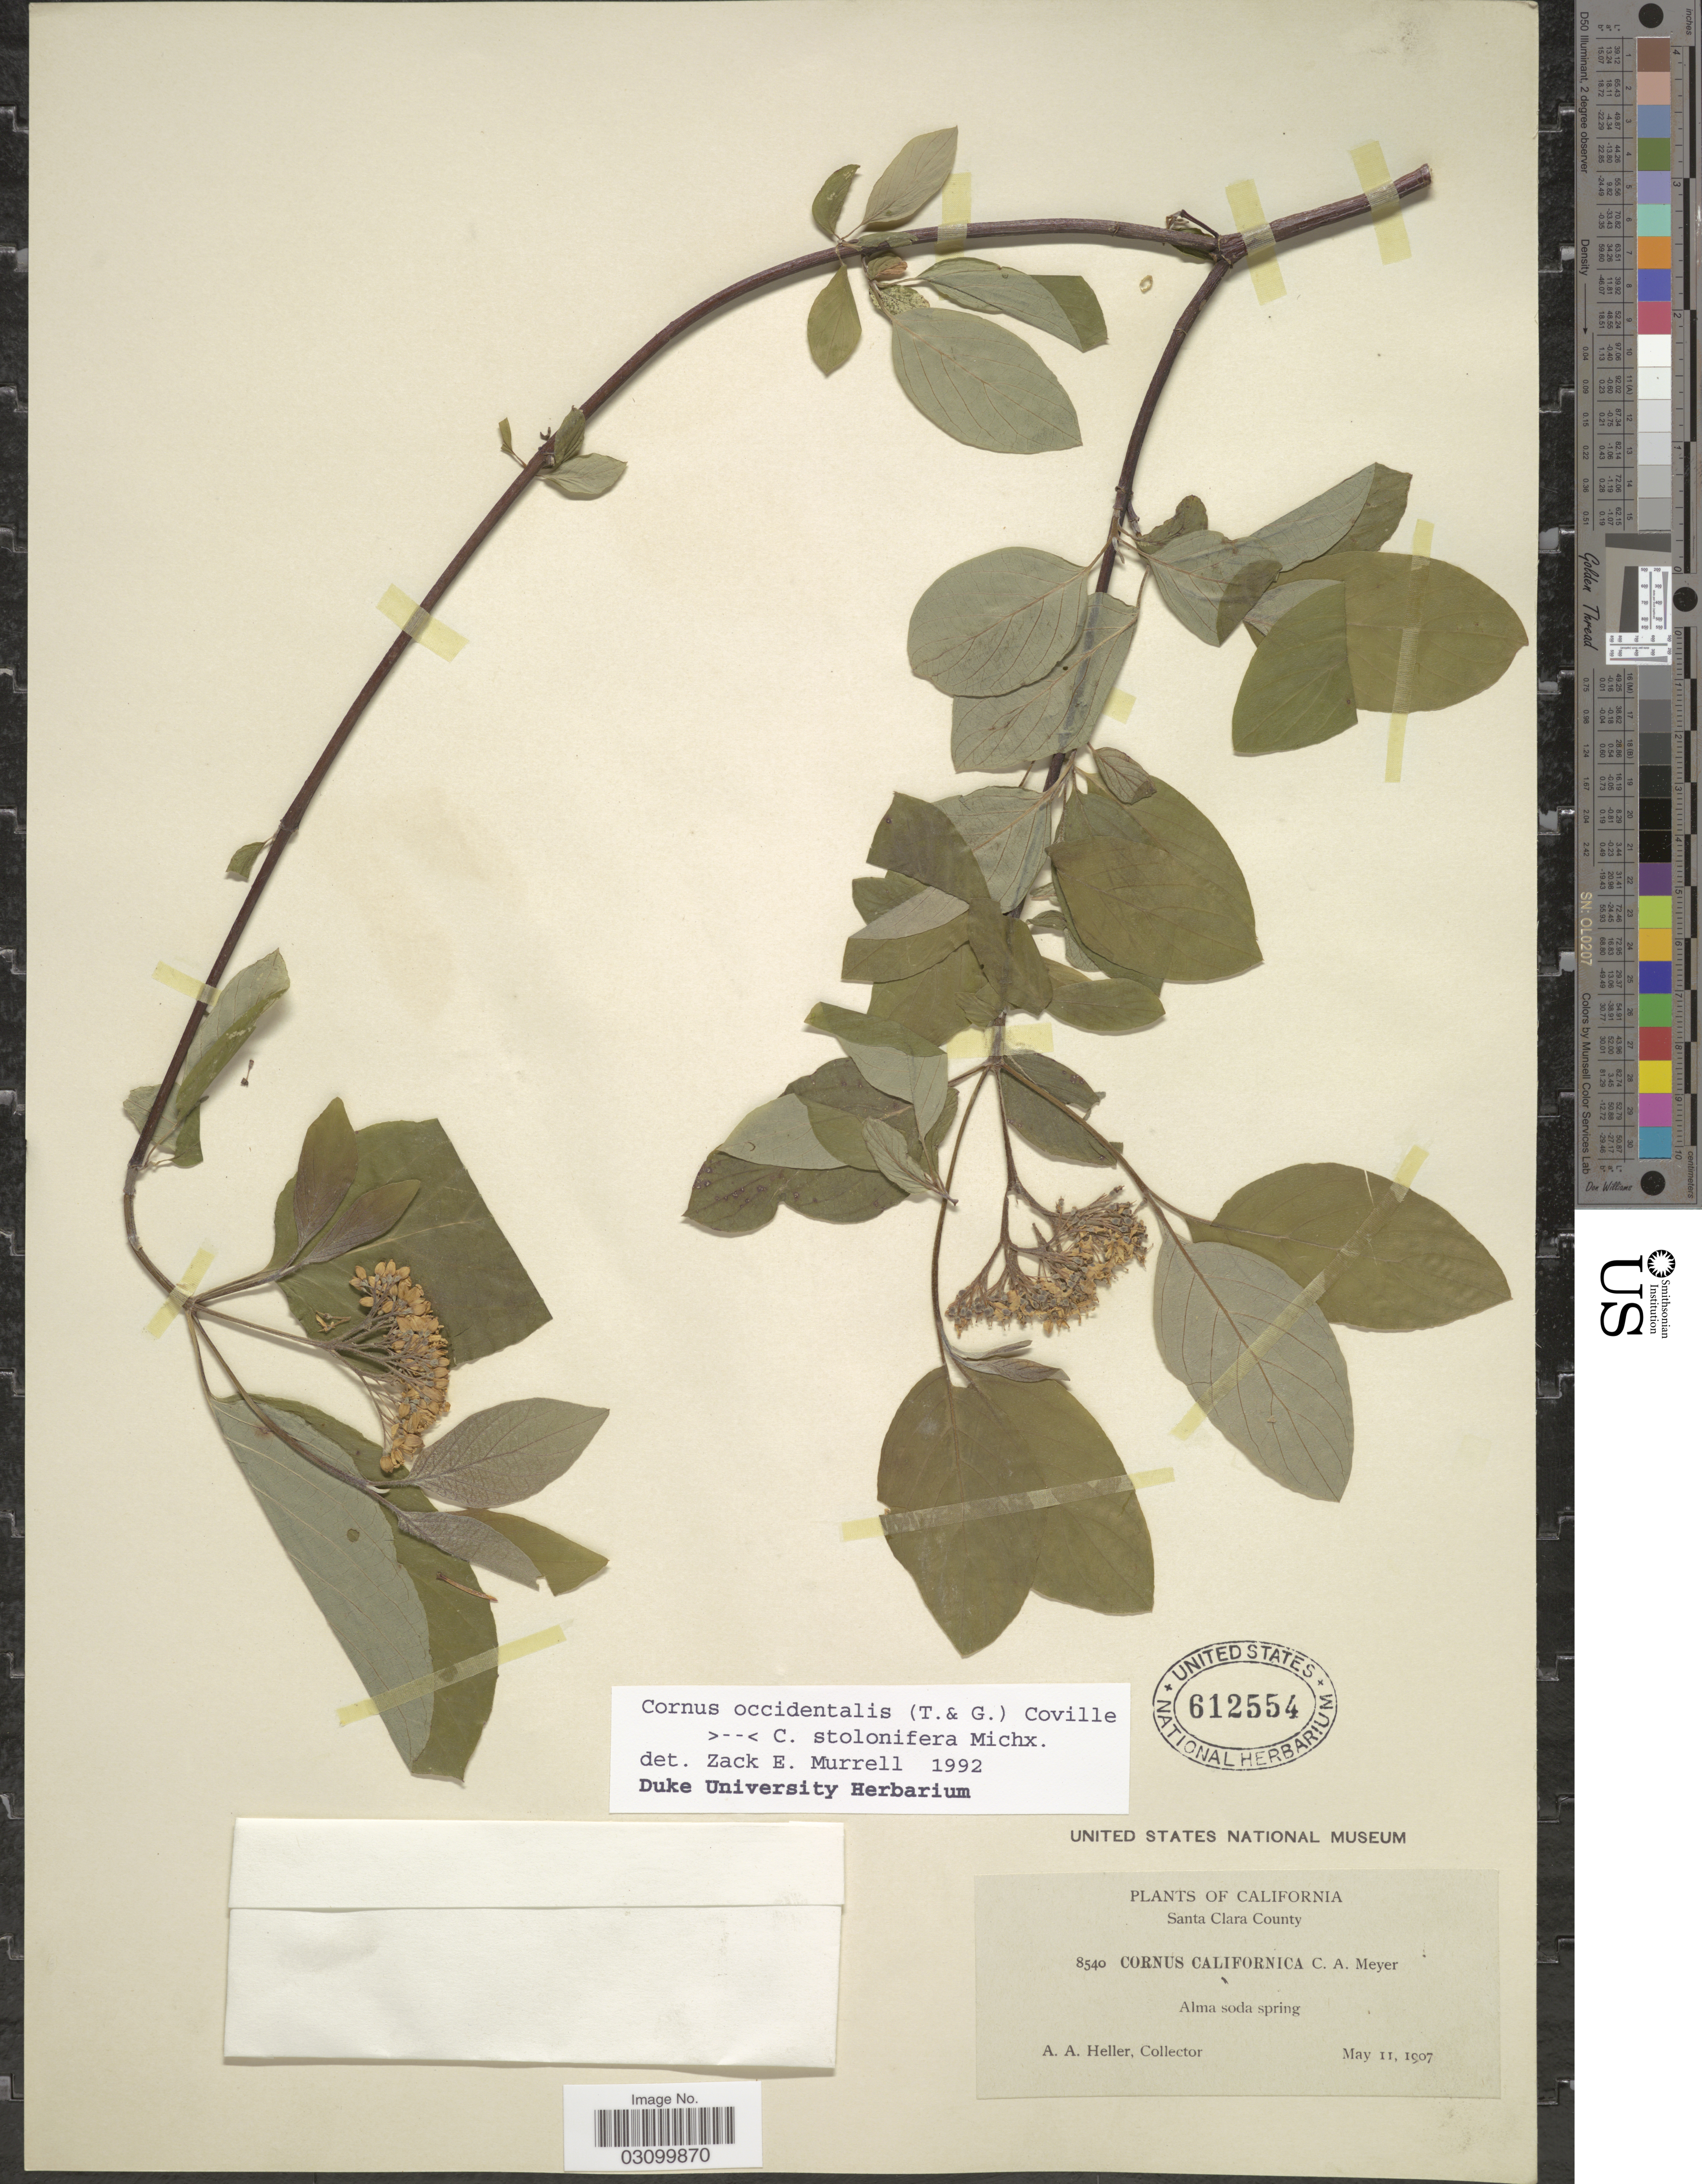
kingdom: Plantae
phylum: Tracheophyta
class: Magnoliopsida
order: Cornales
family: Cornaceae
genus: Cornus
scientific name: Cornus sp.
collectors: A. A. Heller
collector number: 8540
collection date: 1907-05-11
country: United States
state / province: California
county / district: Santa Clara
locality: Santa Clara County. Alma soda spring.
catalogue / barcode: US 612554